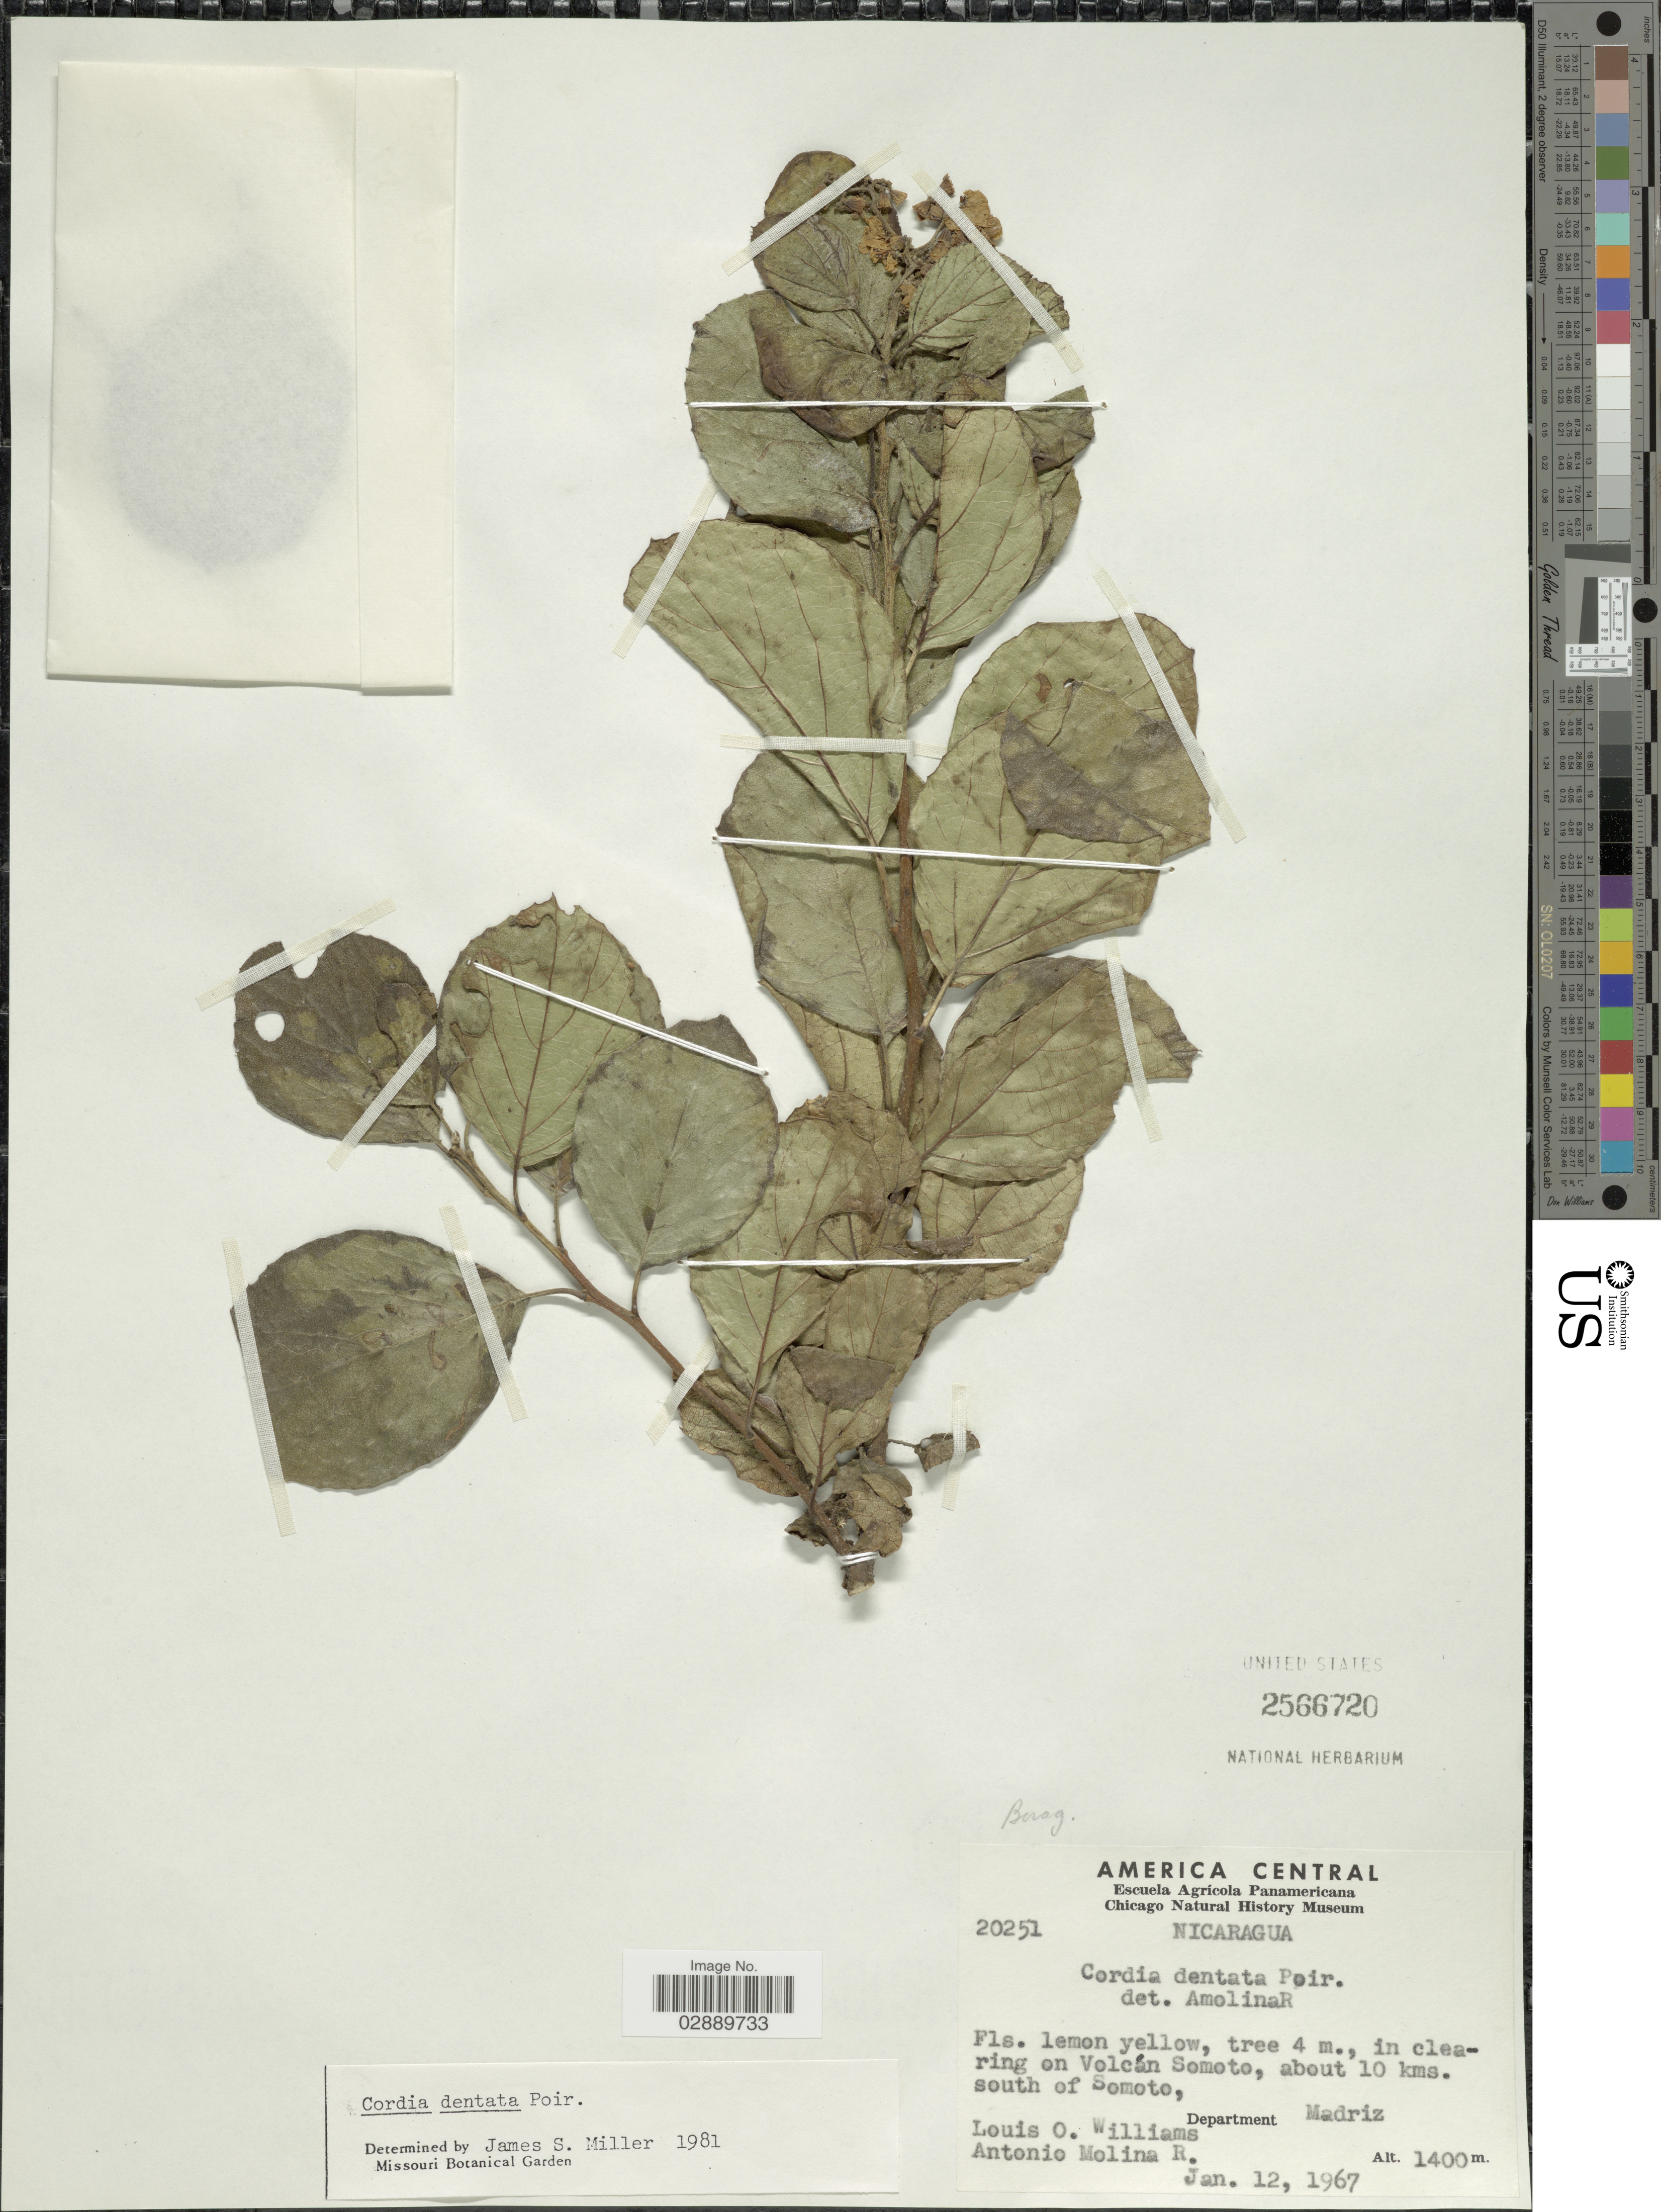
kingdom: Plantae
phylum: Tracheophyta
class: Magnoliopsida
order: Boraginales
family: Cordiaceae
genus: Cordia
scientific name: Cordia dentata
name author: Poir.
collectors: L. O. Williams & A. Molina R.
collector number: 20251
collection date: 1967-01-12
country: Nicaragua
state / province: Madriz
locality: In clearing on Volcán Somoto, about 10 kms. south of Somoto, Department Madriz/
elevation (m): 1400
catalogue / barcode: US 2566720